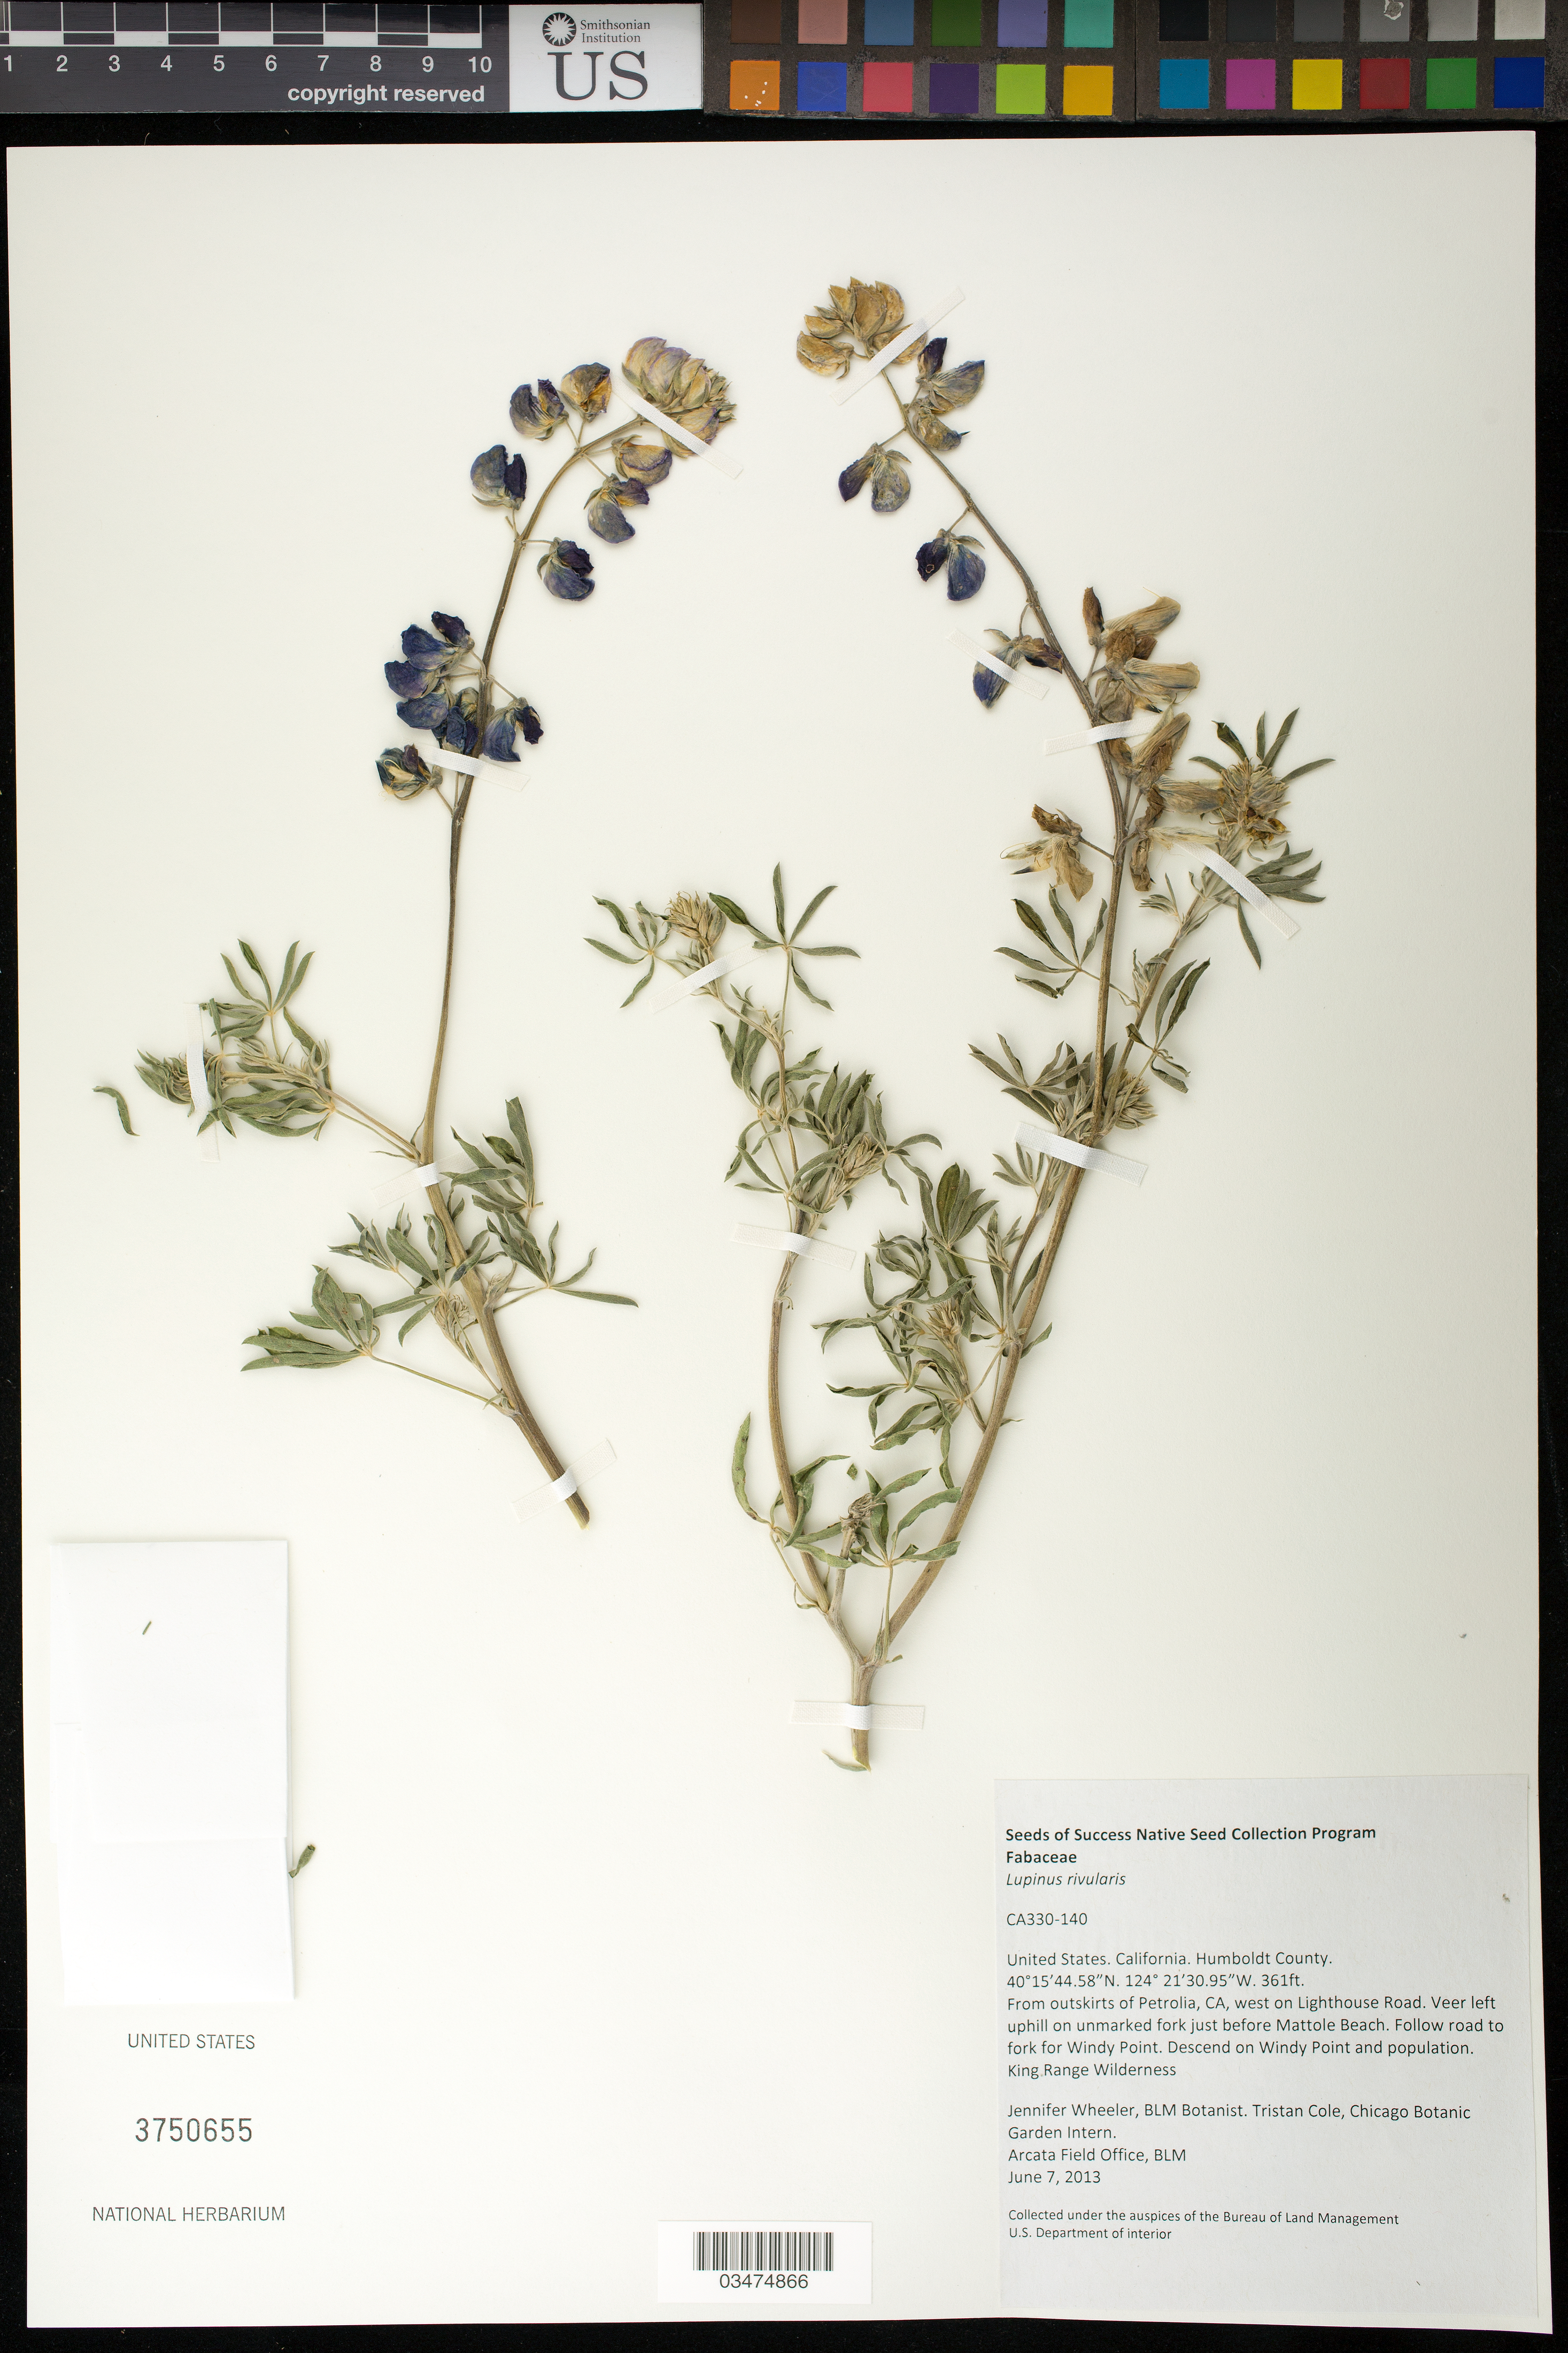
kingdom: Plantae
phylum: Tracheophyta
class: Magnoliopsida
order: Fabales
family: Fabaceae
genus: Lupinus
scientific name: Lupinus rivularis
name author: Lindl.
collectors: J. Wheeler & T. Cole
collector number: CA330-140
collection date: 2013-06-07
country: United States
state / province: California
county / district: Humboldt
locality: From outskirts of Petrolia, W on Lighthouse rd, before Mattole Beach. Windy Point. King Range Wilderness.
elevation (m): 110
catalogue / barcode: US 3750655